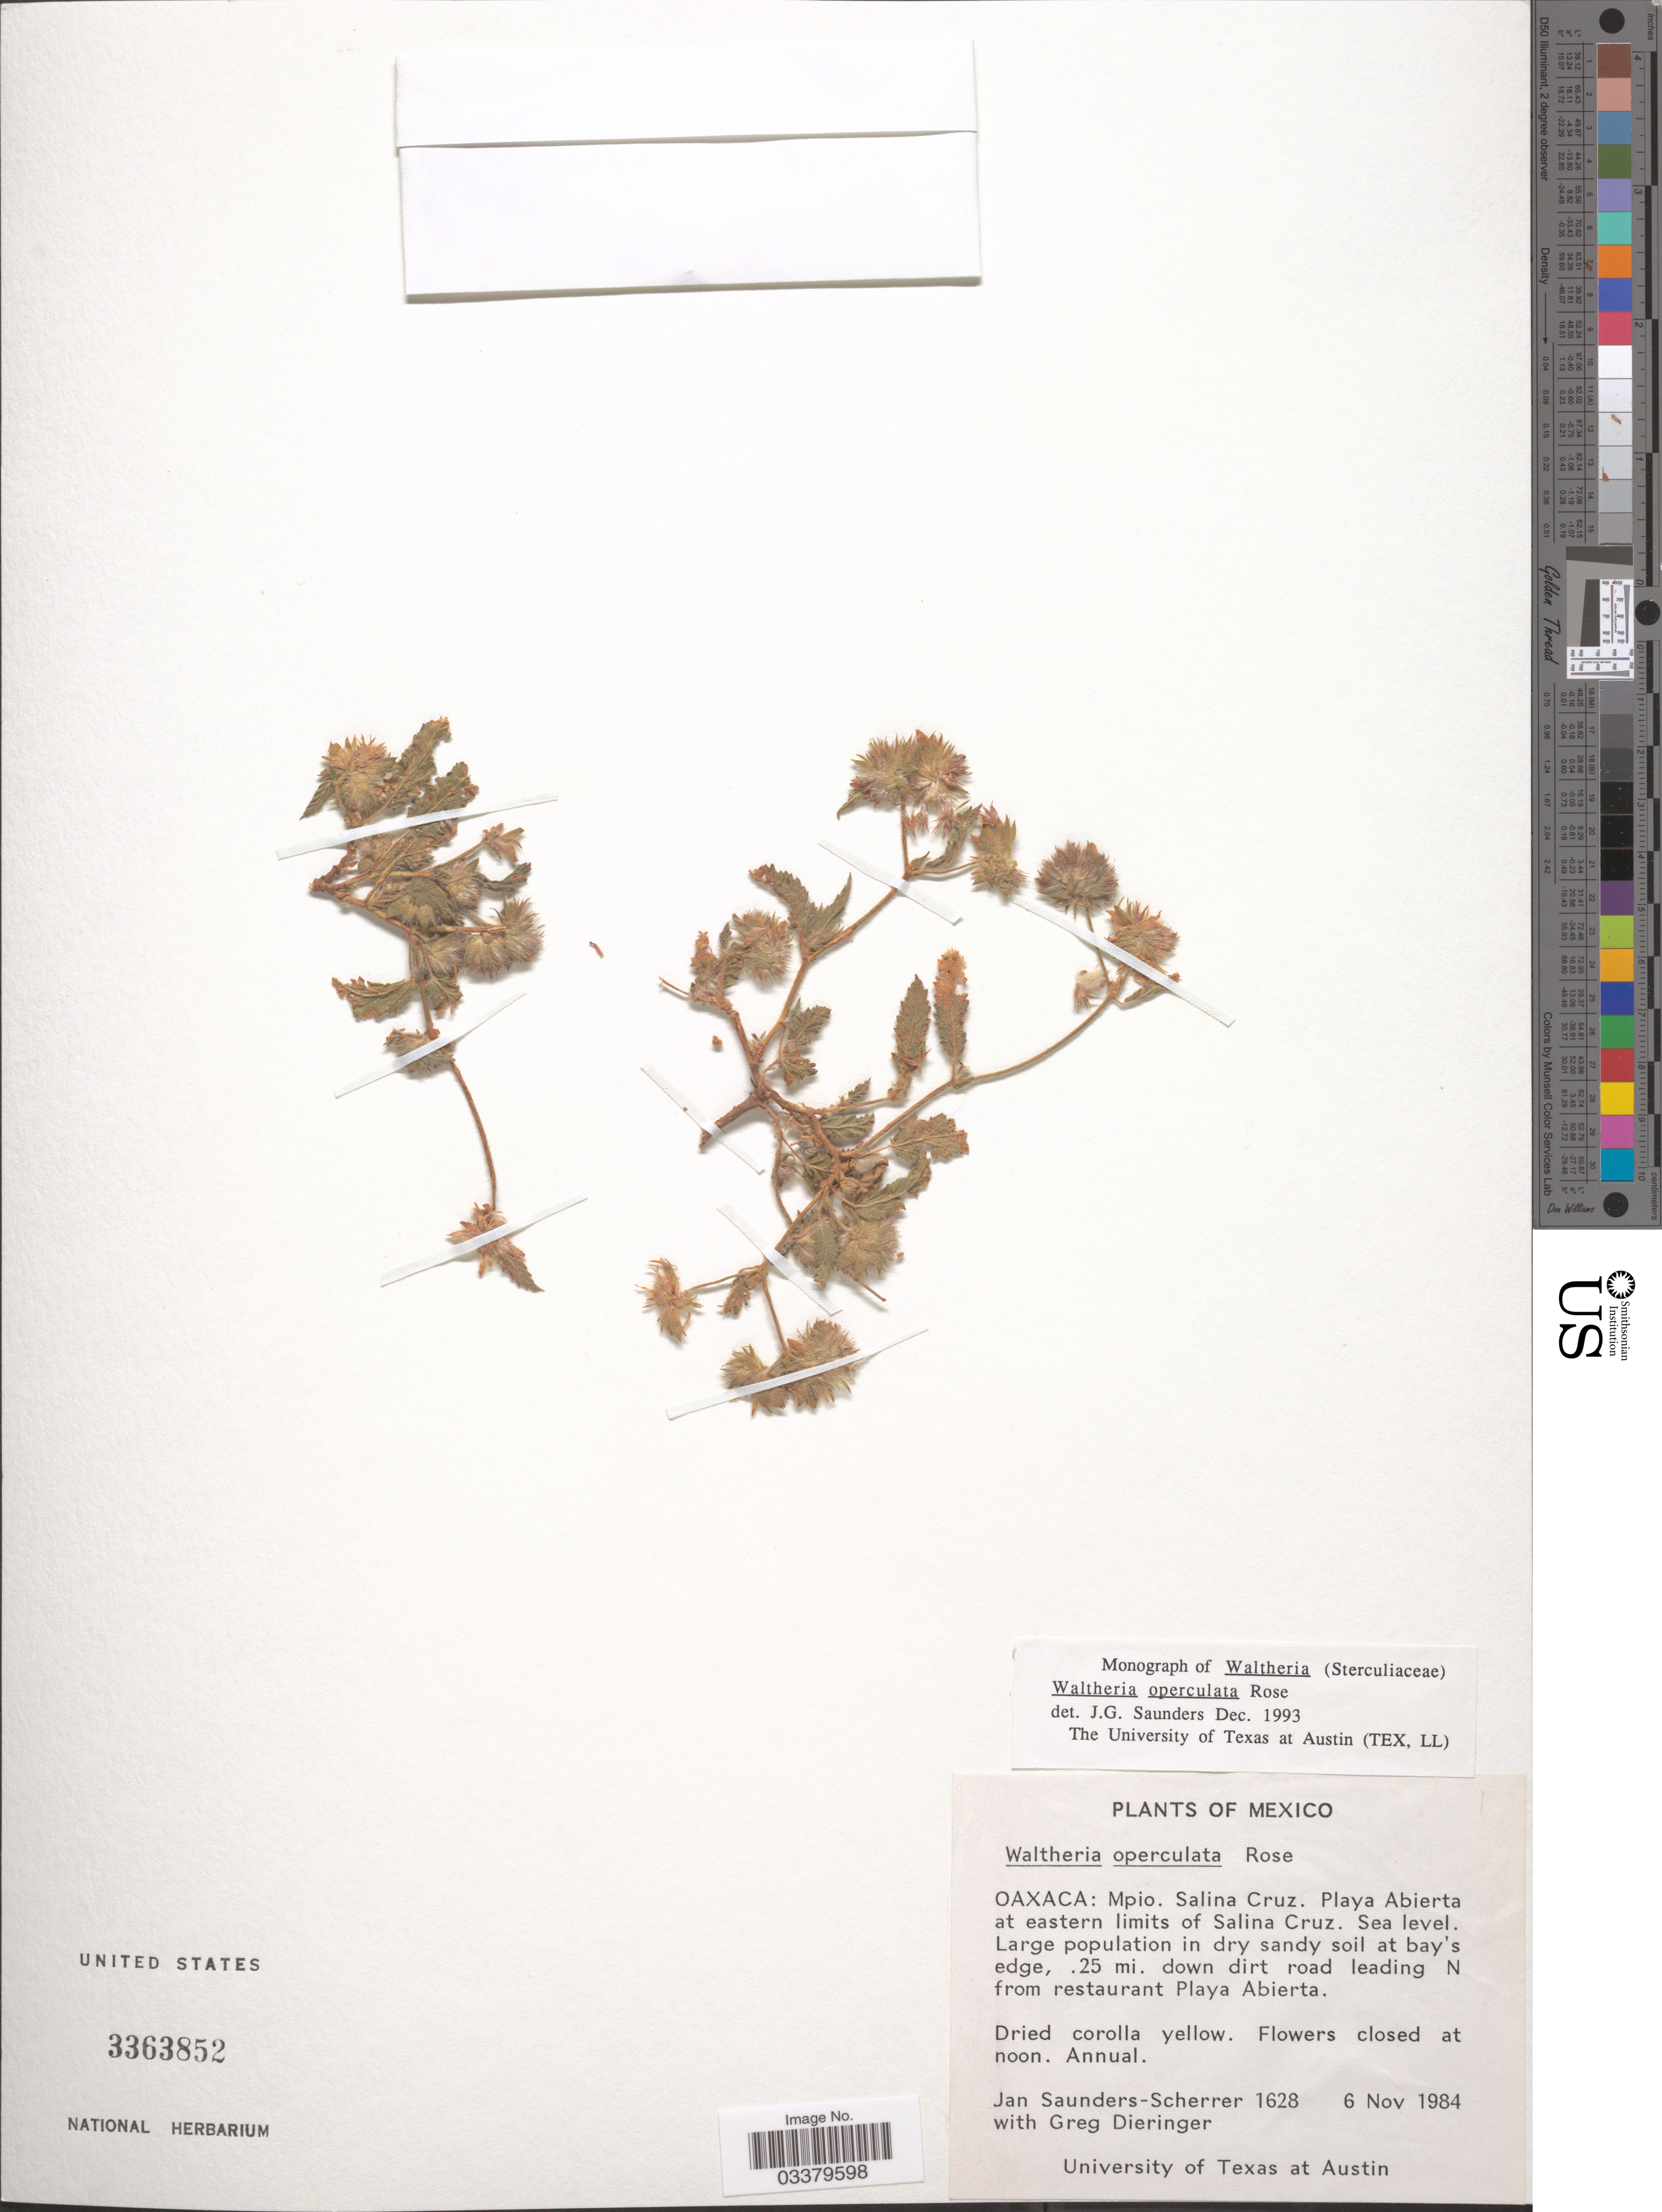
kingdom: Plantae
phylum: Tracheophyta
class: Magnoliopsida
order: Malvales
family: Malvaceae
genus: Waltheria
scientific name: Waltheria operculata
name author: Rose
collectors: J. Saunders-Scherrer & G. Dieringer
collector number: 1628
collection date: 1984-11-06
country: Mexico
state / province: Oaxaca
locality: Mpio. Salina Cruz. Playa Abierta at eastern limits of Salina Cruz. At bay's edge, 25 mi. down dirt road leading N from restaurant Playa Abierta.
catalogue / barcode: US 3363852